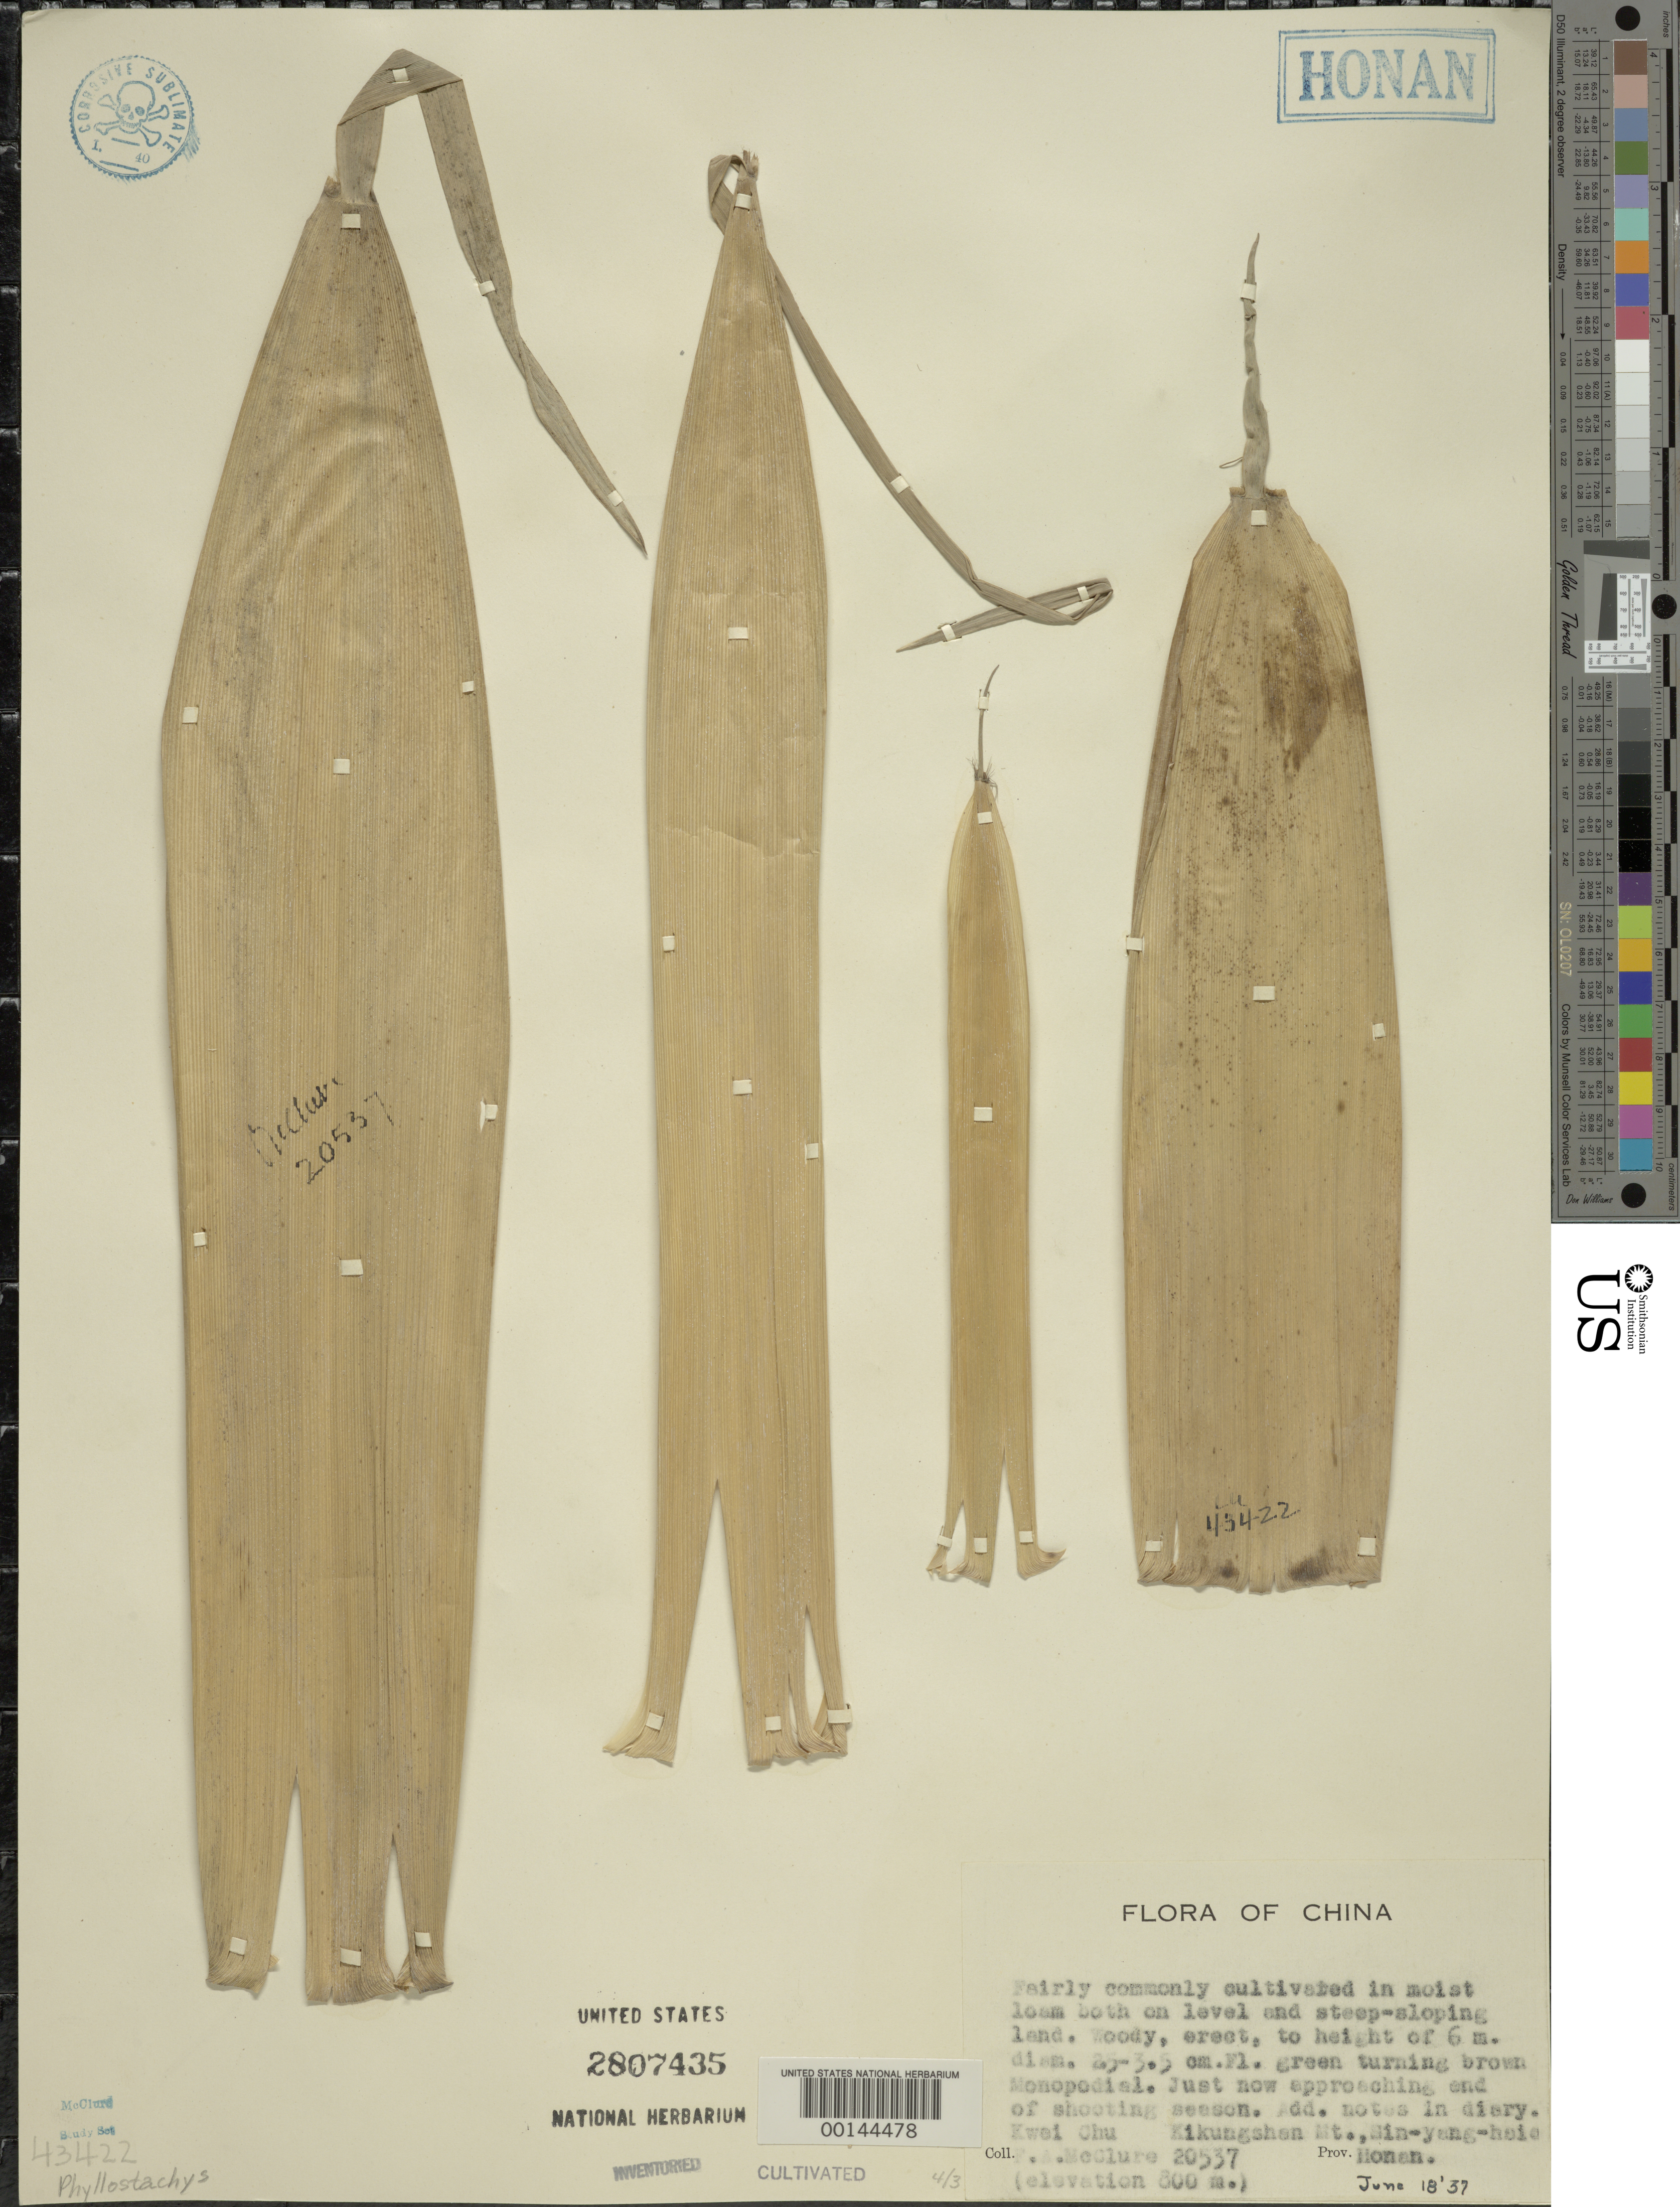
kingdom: Plantae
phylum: Tracheophyta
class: Liliopsida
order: Poales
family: Poaceae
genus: Phyllostachys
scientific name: Phyllostachys sp.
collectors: F. A. McClure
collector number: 20537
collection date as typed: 18 Jun 1937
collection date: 1937-06-18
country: China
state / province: Guangdong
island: Honam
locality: Kwei chu, sin-yang-hsien, kikungshan mt.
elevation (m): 800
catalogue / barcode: US 2807435